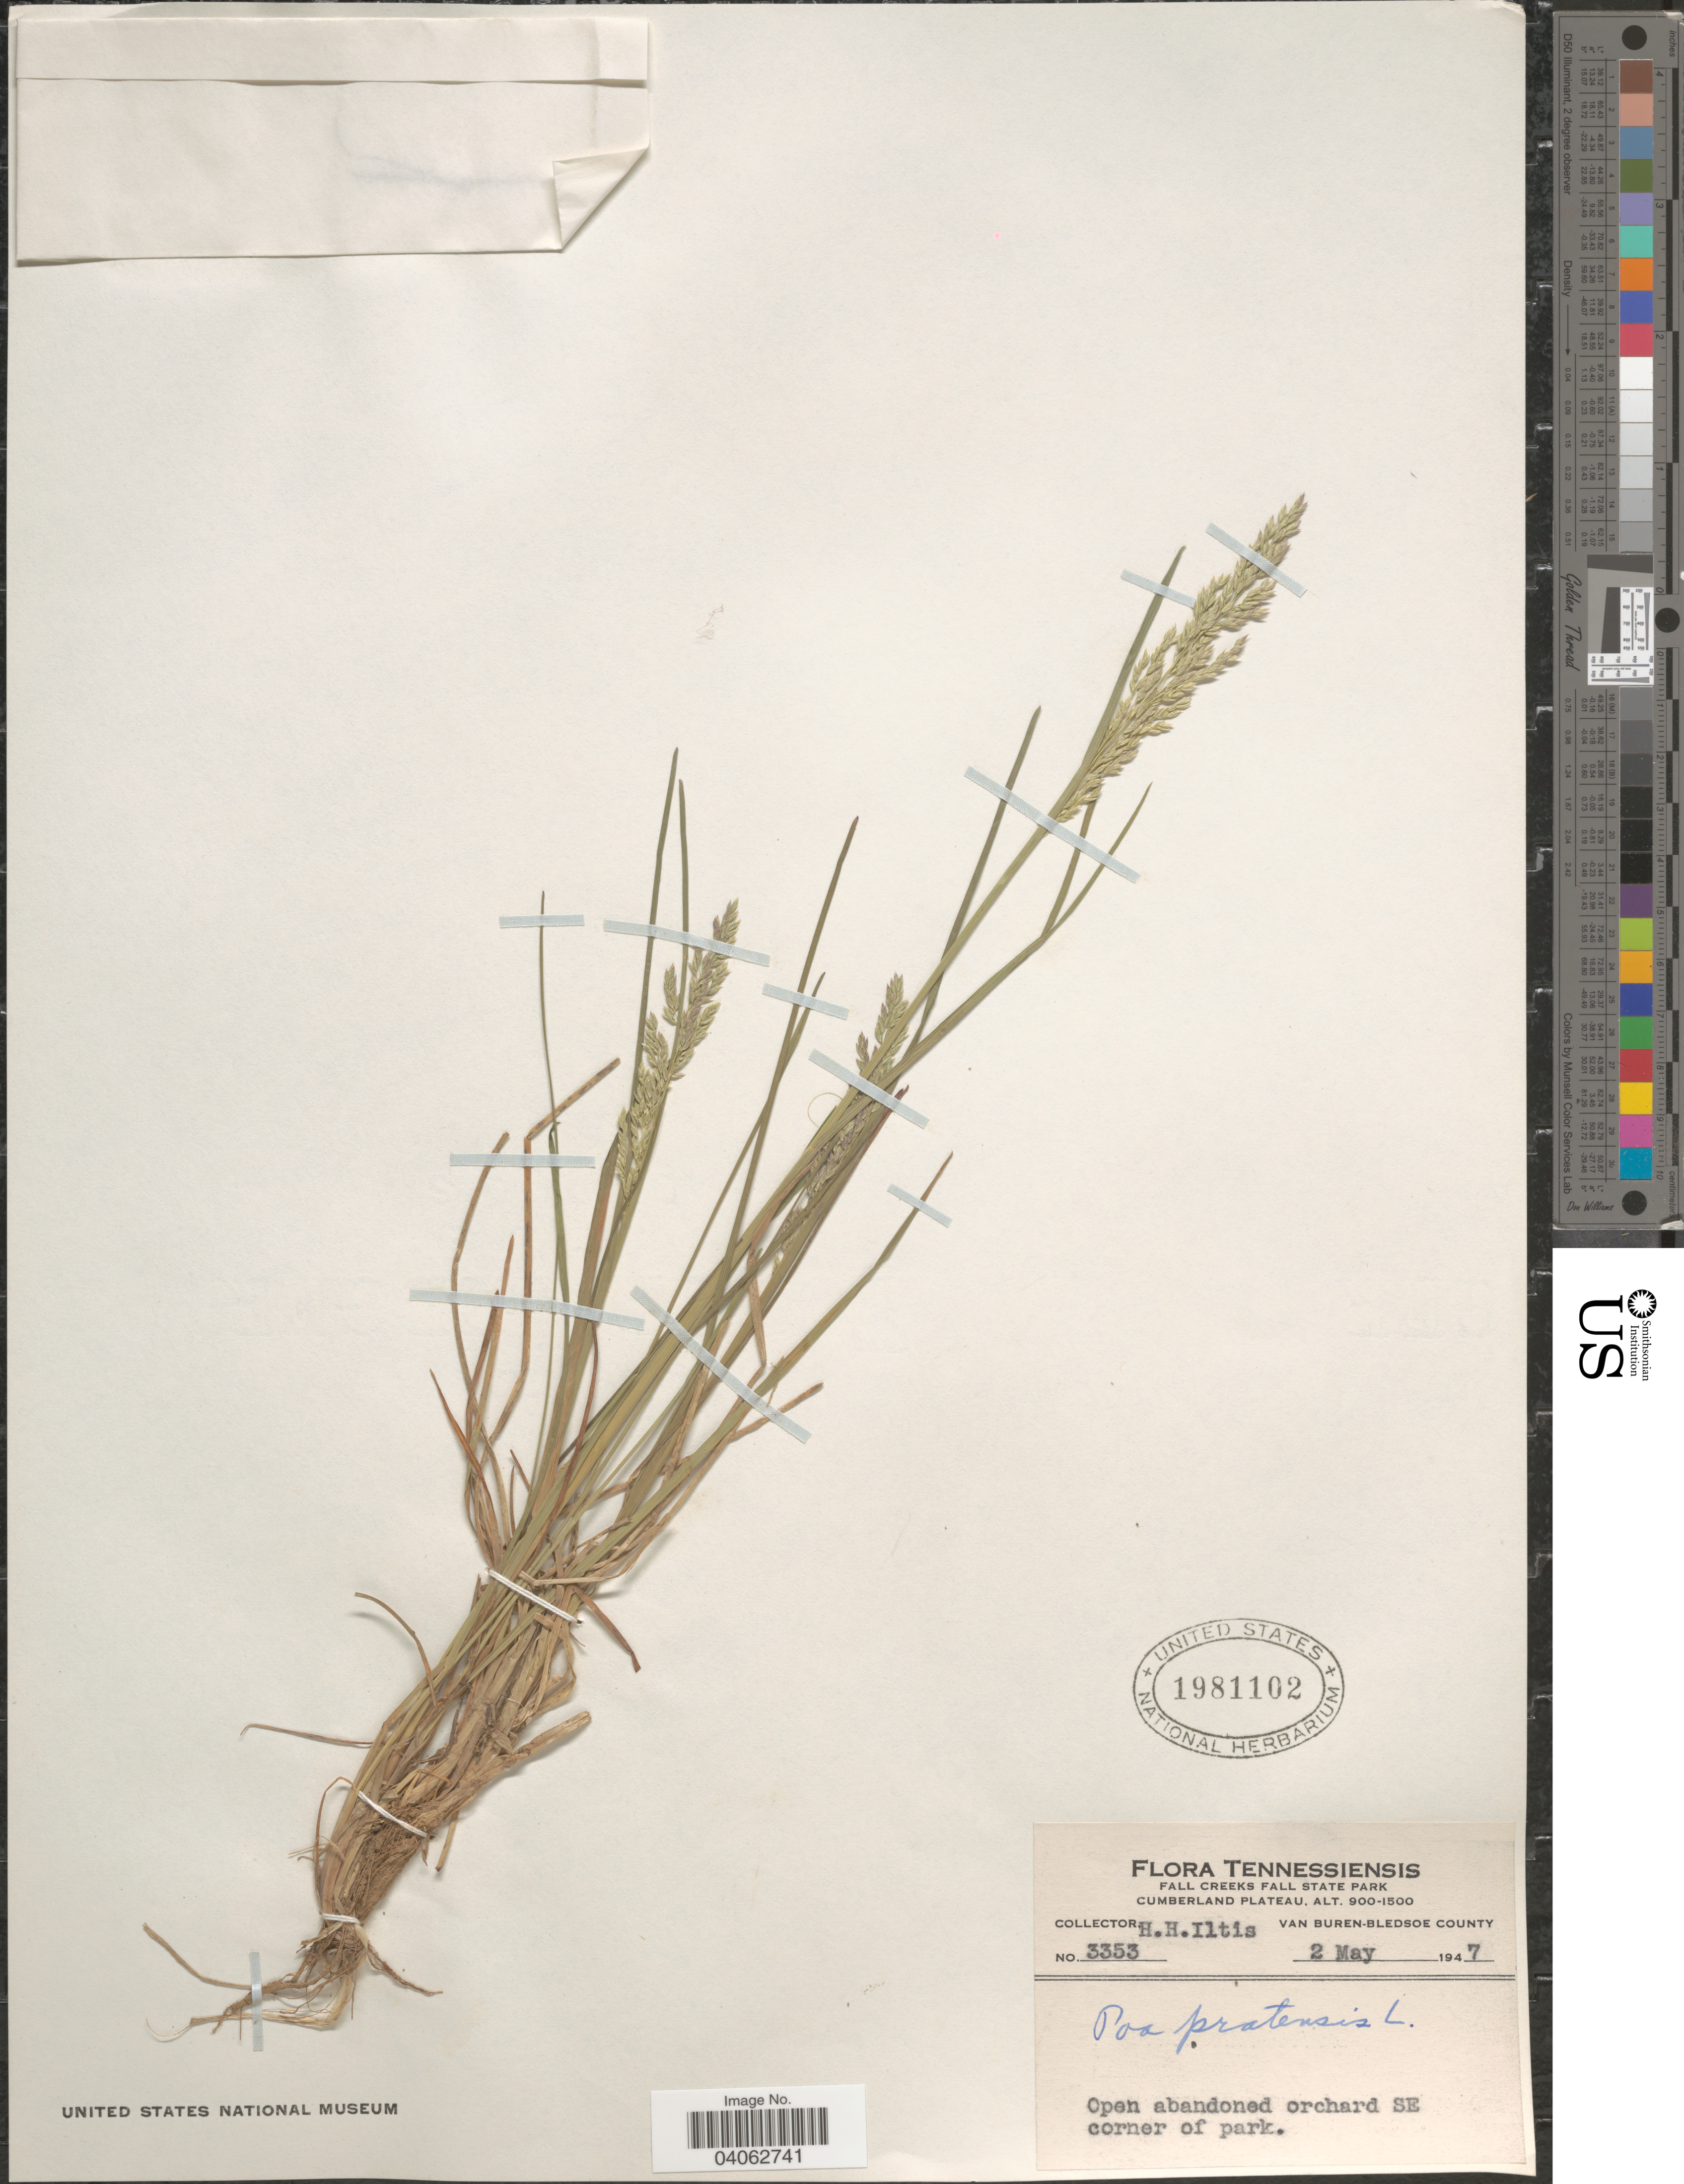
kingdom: Plantae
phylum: Tracheophyta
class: Liliopsida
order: Poales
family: Poaceae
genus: Poa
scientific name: Poa pratensis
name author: L.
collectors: H. H. Iltis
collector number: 3353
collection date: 1947-05-02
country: United States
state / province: Tennessee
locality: Fall Creeks Fall State Park. Cumberland Plateau. Van Buren-Bledsoe County. Open abandoned orchard SE corner of park.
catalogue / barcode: US 1981102